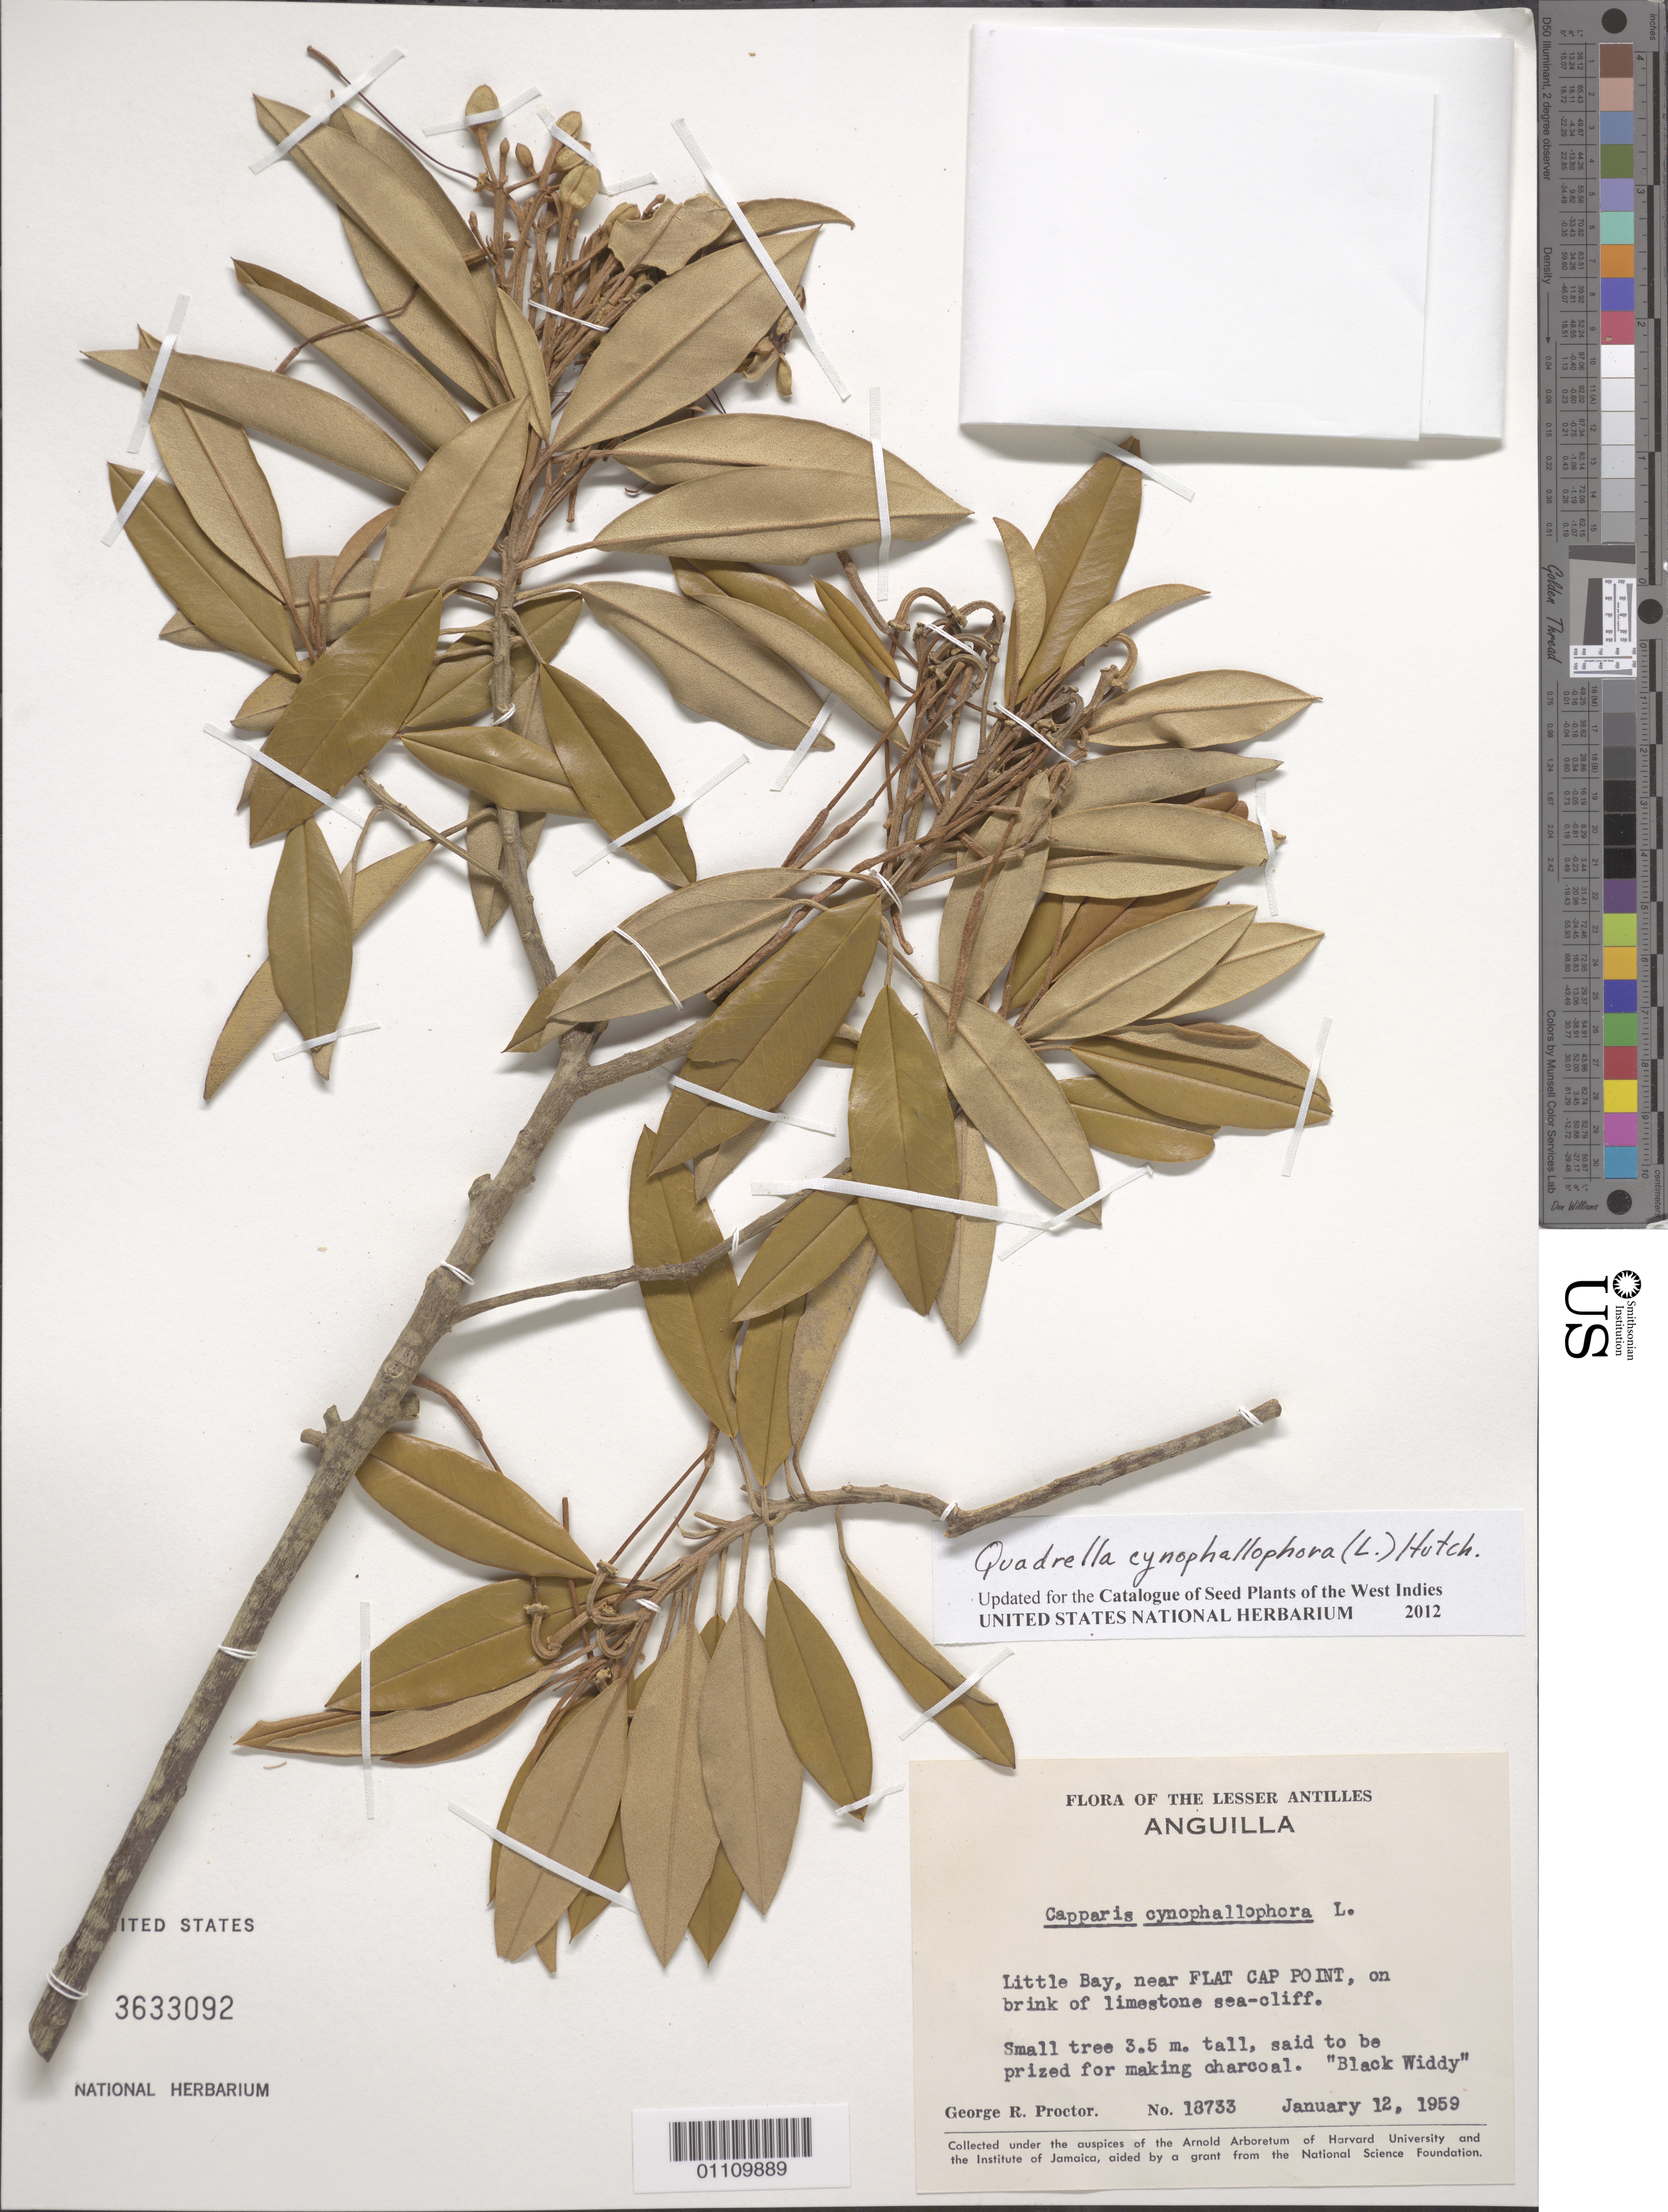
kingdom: Plantae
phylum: Tracheophyta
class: Magnoliopsida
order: Brassicales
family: Capparaceae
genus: Quadrella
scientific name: Quadrella cynophallophora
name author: (L.) Hutch.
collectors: G. R. Proctor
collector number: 18733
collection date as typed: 12 Jan 1959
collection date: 1959-01-12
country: Anguilla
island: Anguilla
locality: Little Bay, near Flat Cap Point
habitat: On brink of limestone sea-cliff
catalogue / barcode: US 3633092